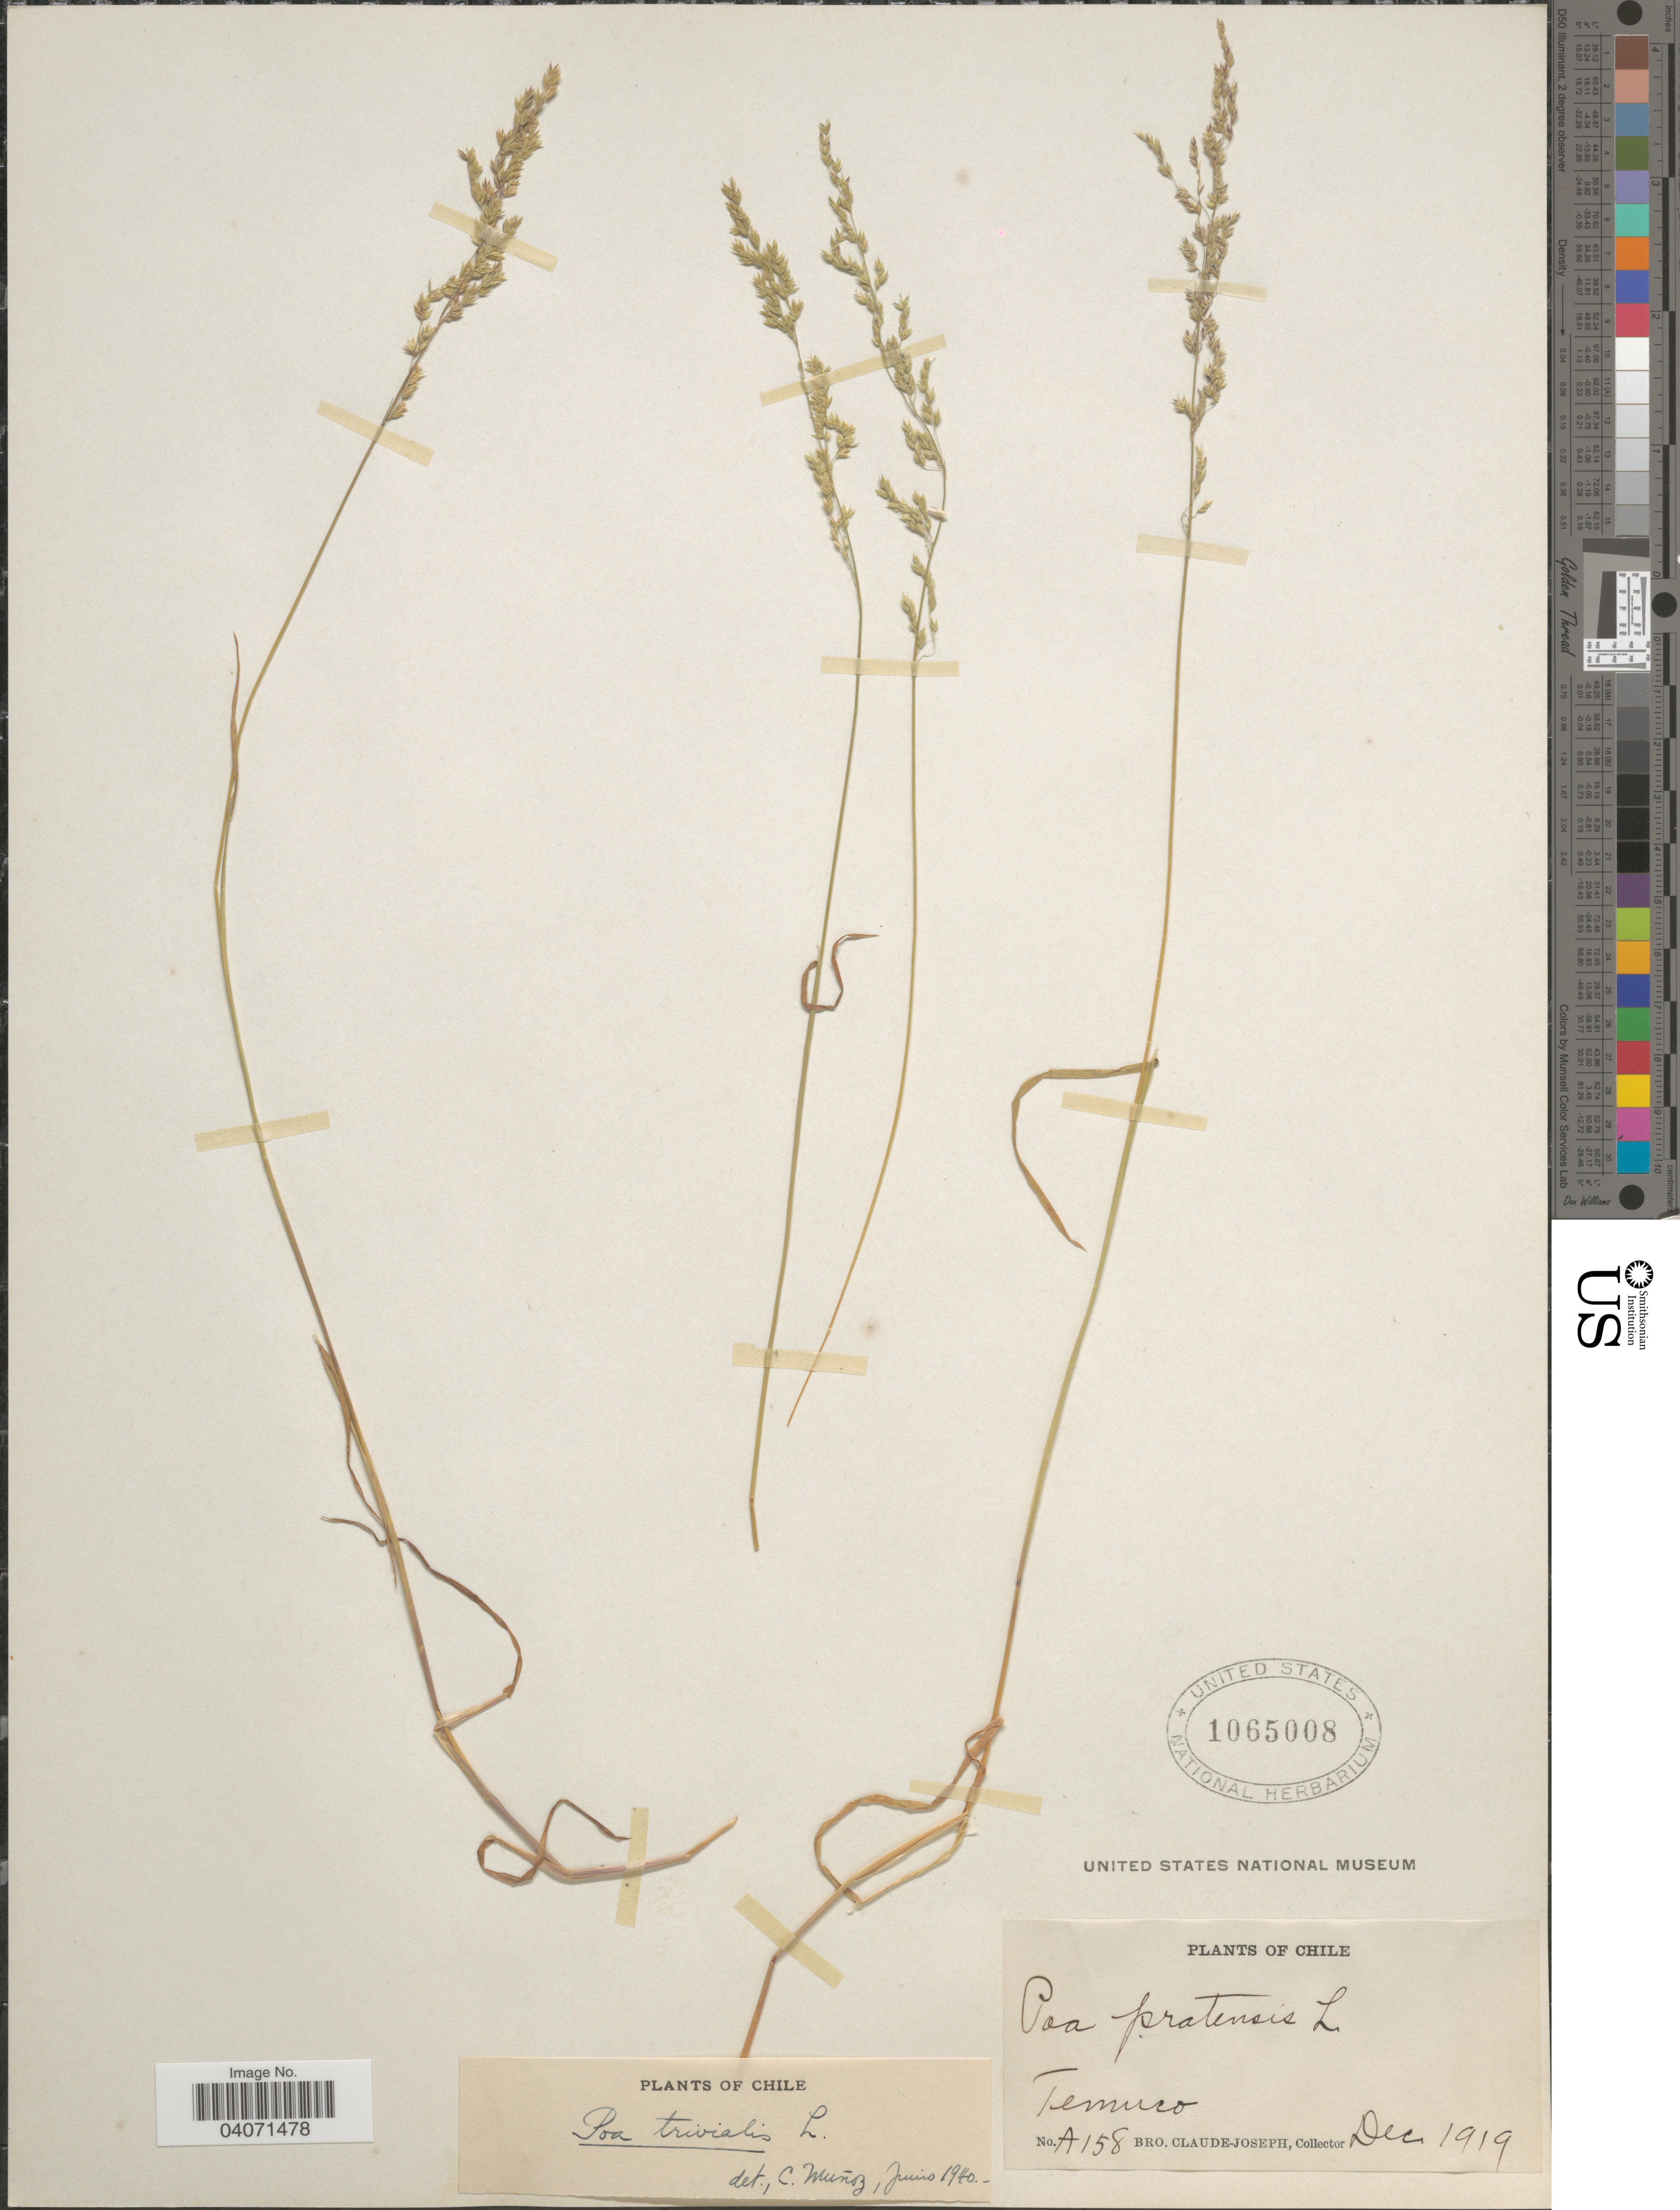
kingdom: Plantae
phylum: Tracheophyta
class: Liliopsida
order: Poales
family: Poaceae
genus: Poa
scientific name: Poa trivialis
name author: L.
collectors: Bro. Claude-Joseph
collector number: A158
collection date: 1919-12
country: Chile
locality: Temuco.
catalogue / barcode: US 1065008